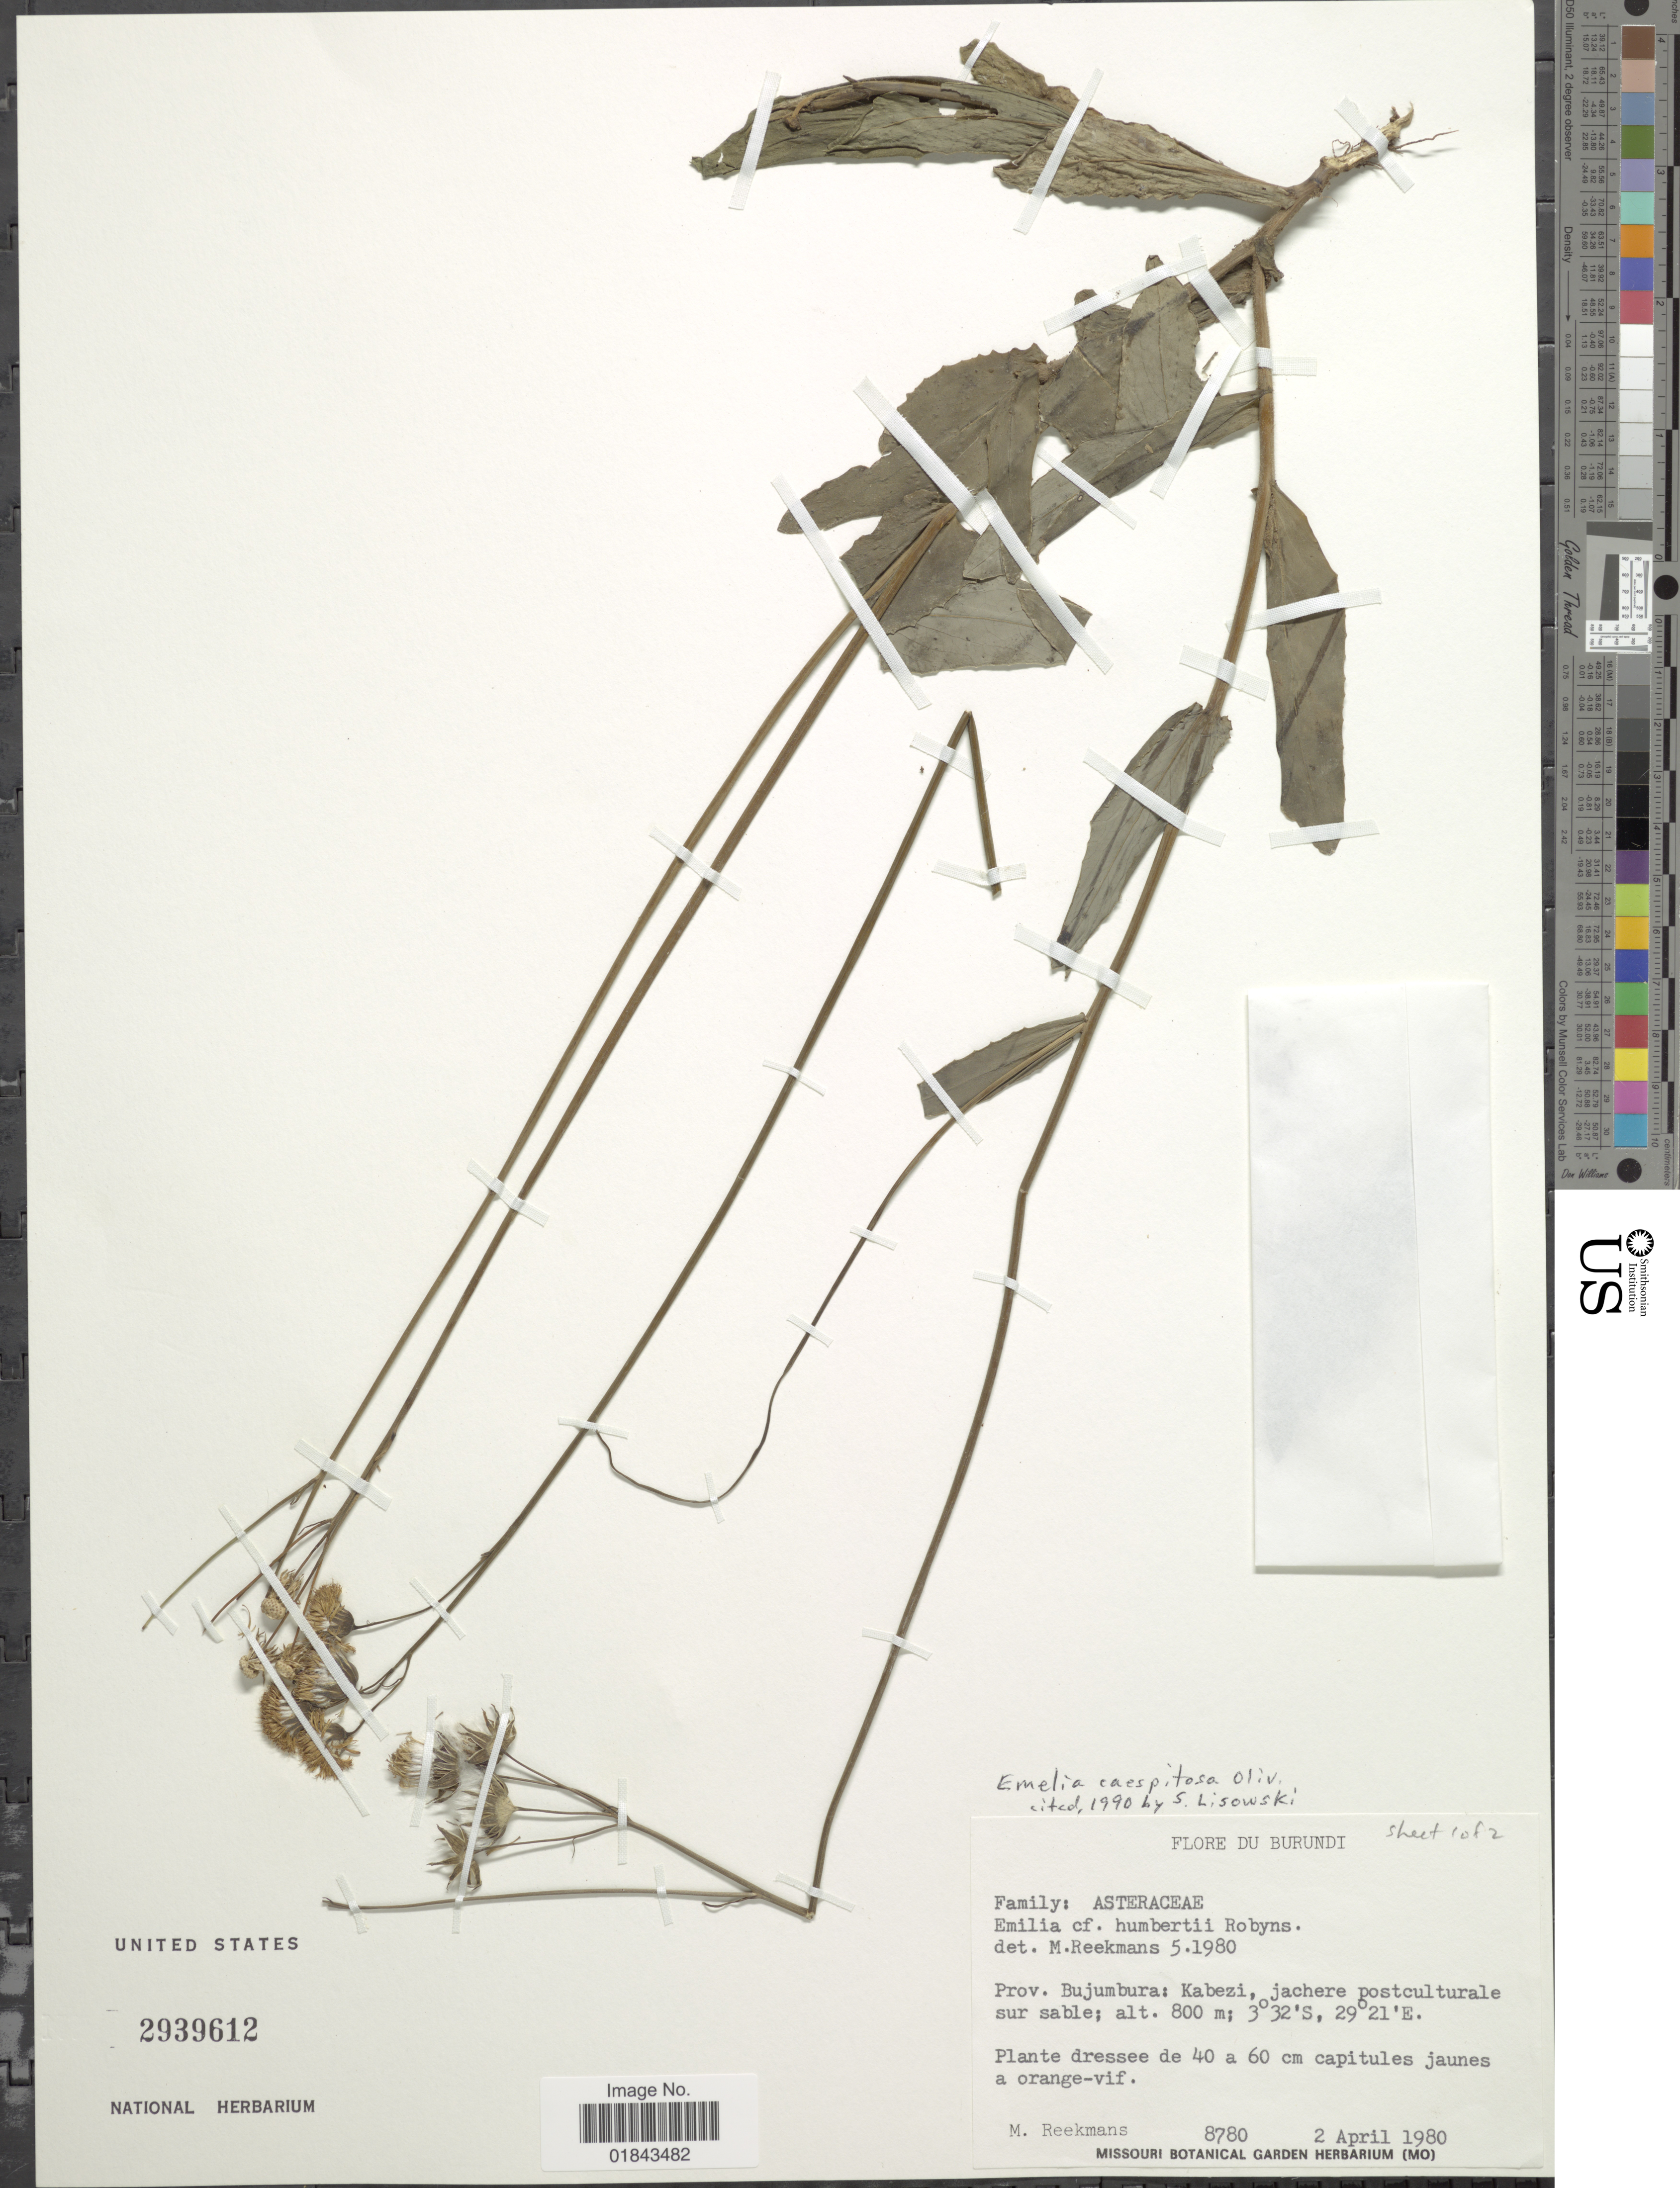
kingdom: Plantae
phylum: Tracheophyta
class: Magnoliopsida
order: Asterales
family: Asteraceae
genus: Emilia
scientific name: Emilia caespitosa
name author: Oliv.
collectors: M. Reekmans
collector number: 8780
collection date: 1980-04-02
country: Burundi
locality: Prov. Bujumbura: Kabezi, jachere postculturale sur sable.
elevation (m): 800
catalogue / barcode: US 2939612